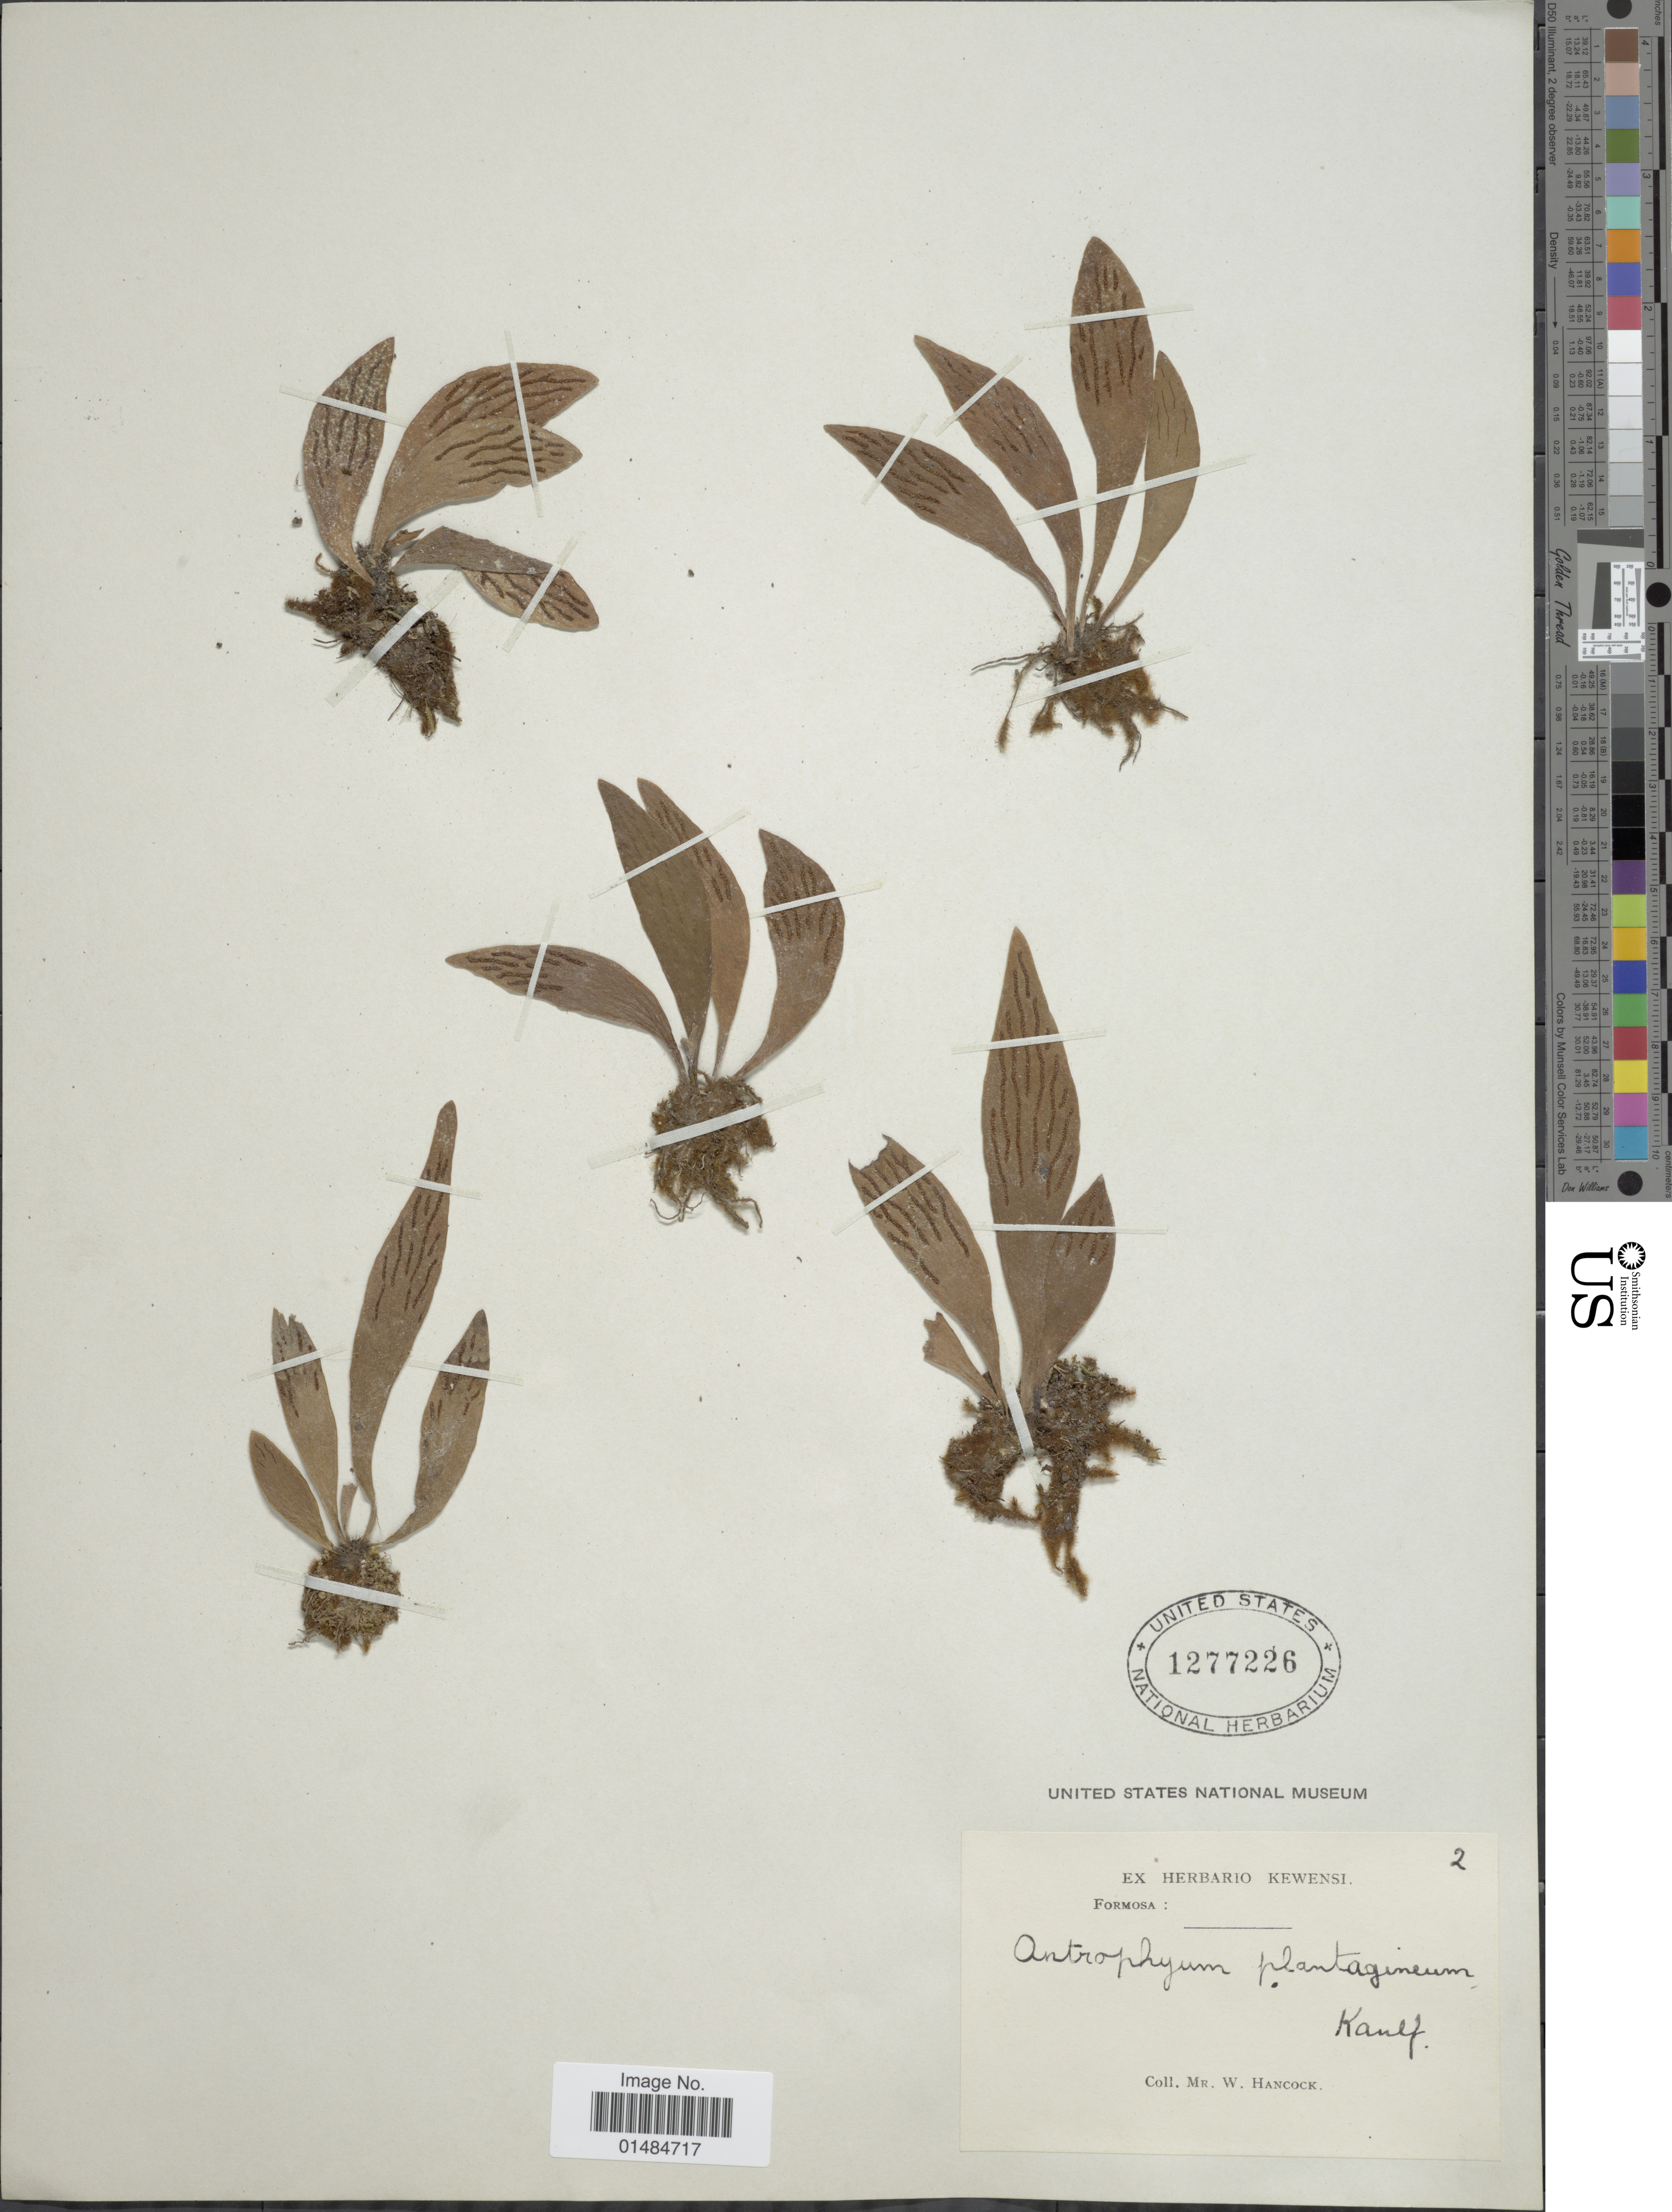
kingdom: Plantae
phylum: Tracheophyta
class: Polypodiopsida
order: Polypodiales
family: Pteridaceae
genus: Antrophyum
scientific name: Antrophyum formosanum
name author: Hieron.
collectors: W. Hancock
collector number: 2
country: Taiwan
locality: Formosa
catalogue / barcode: US 1277226